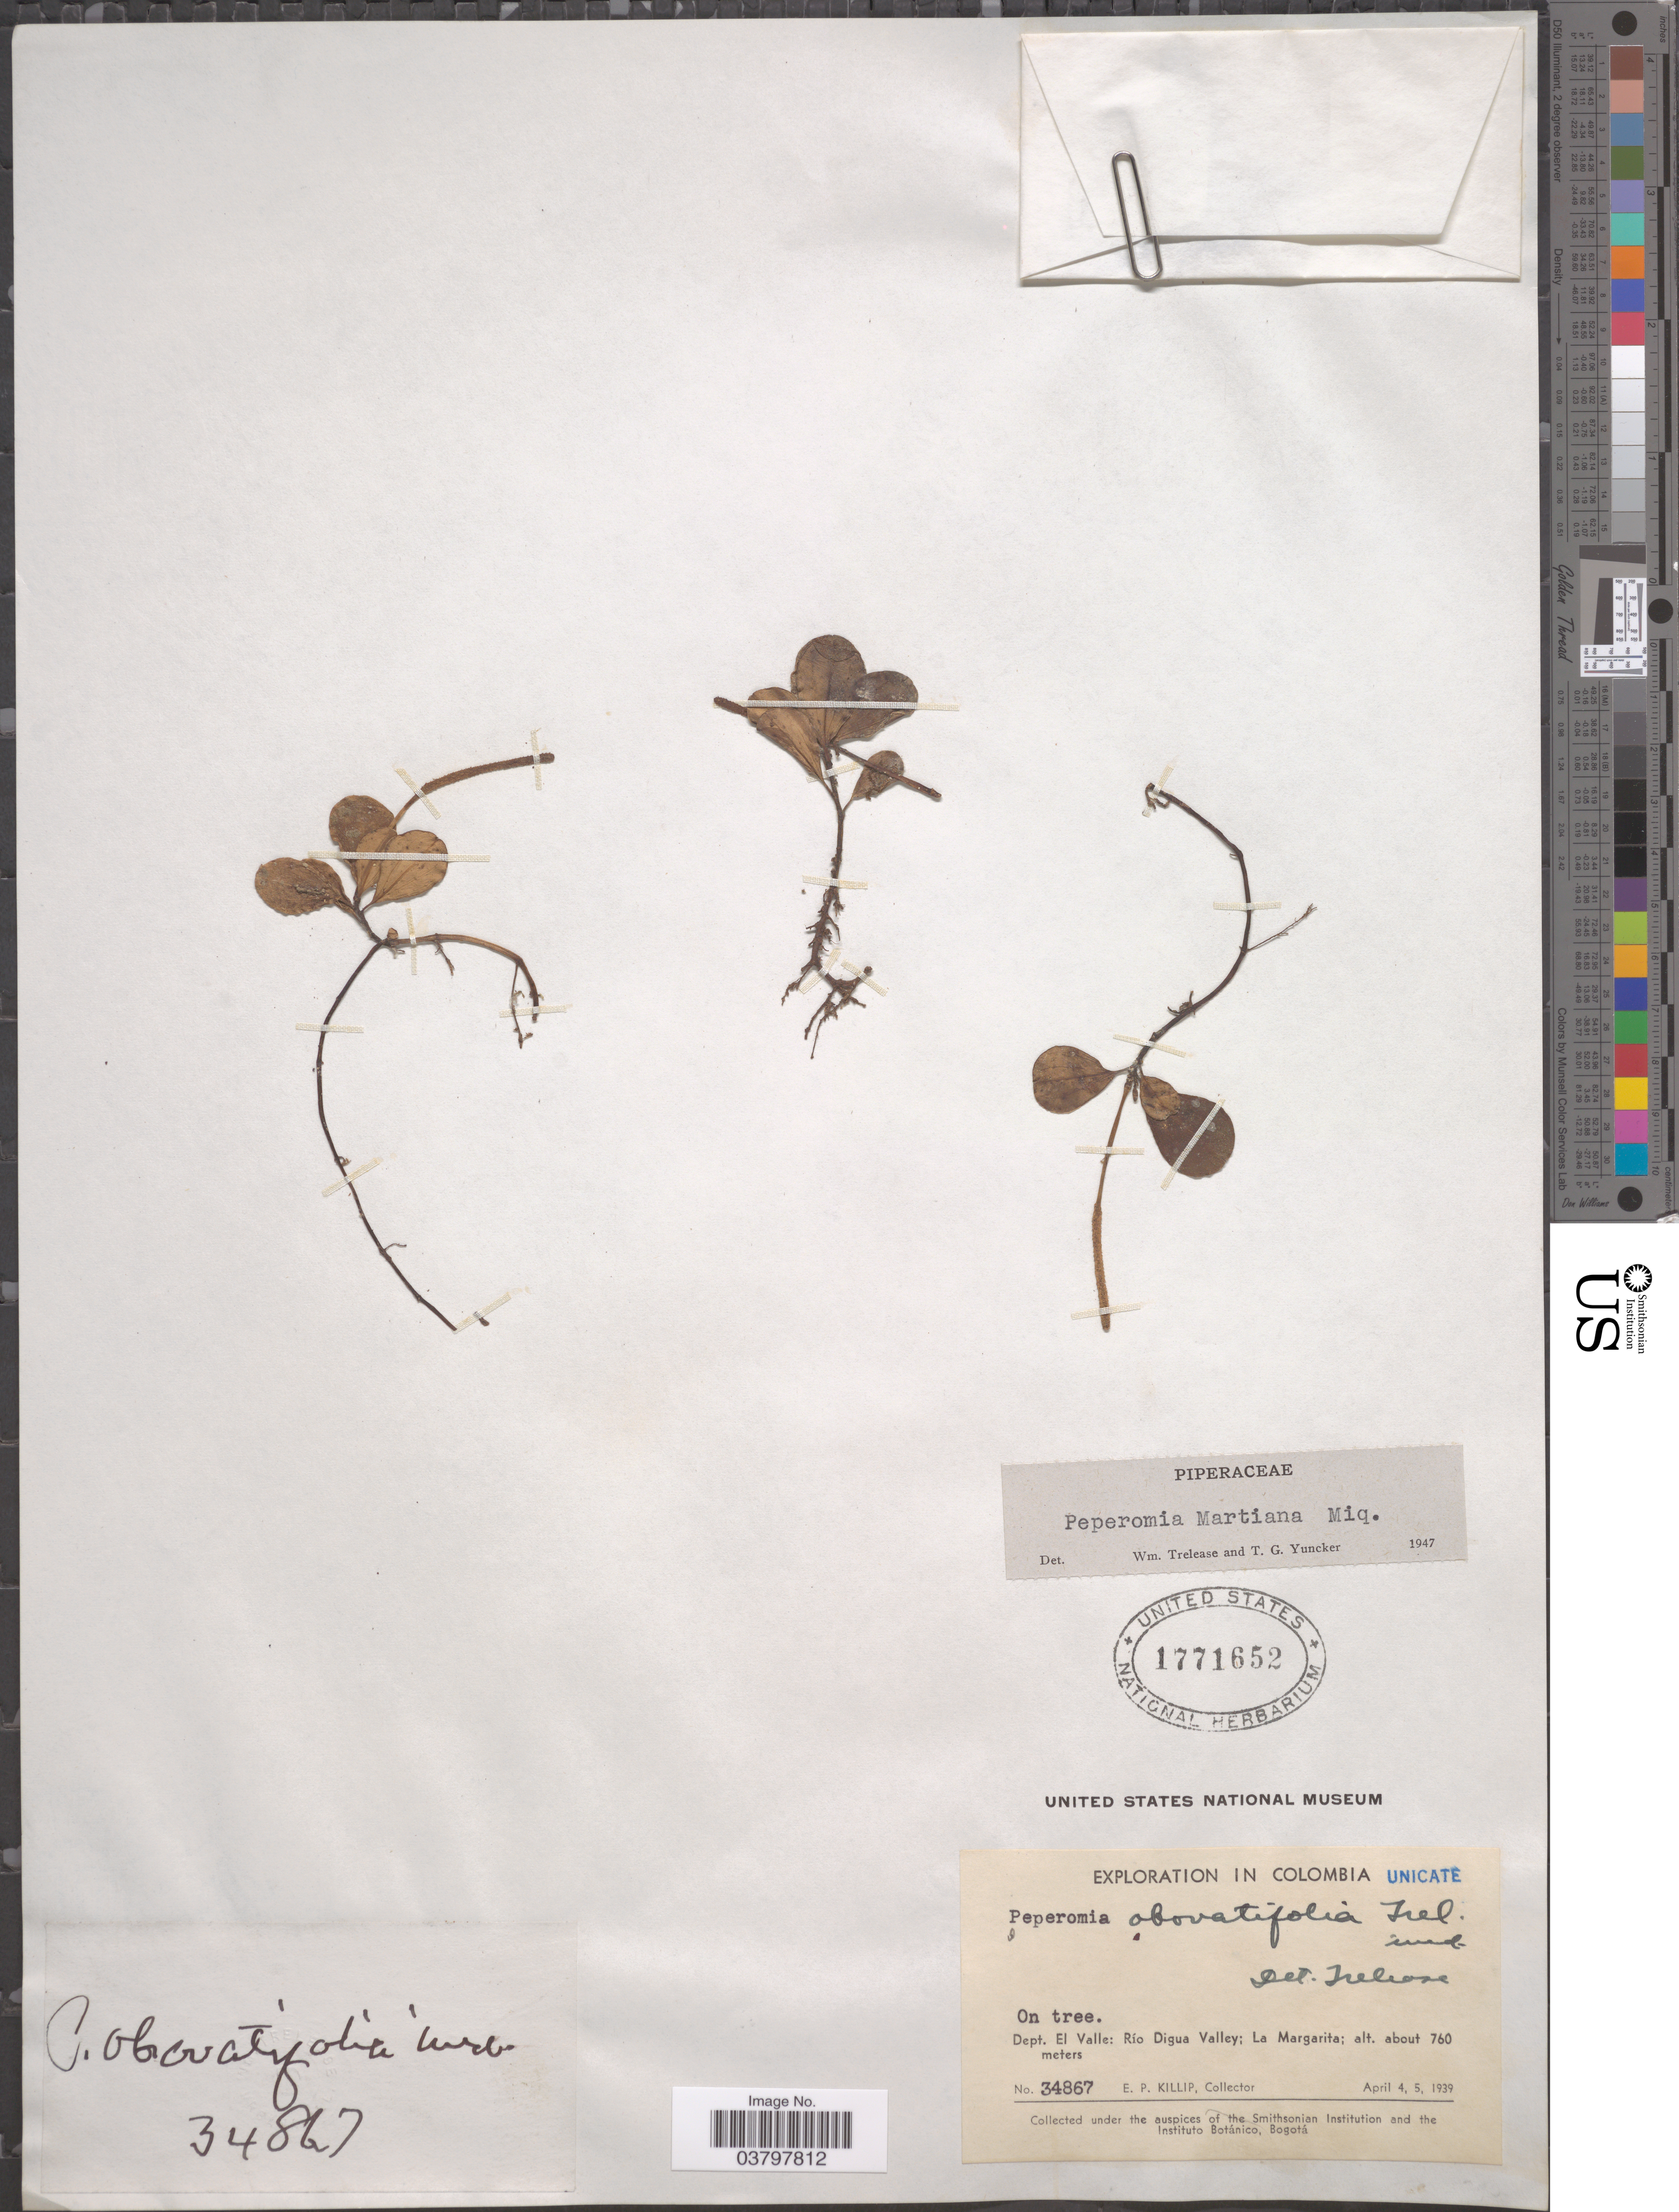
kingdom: Plantae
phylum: Tracheophyta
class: Magnoliopsida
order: Piperales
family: Piperaceae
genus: Peperomia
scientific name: Peperomia martiana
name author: Miq.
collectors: G. Klug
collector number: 34867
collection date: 1939-04-04/1939-04-05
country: Colombia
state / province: Valle del Cauca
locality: Dept. El Valle: Río Digua Valley; La Margarita.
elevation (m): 760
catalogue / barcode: US 1771652